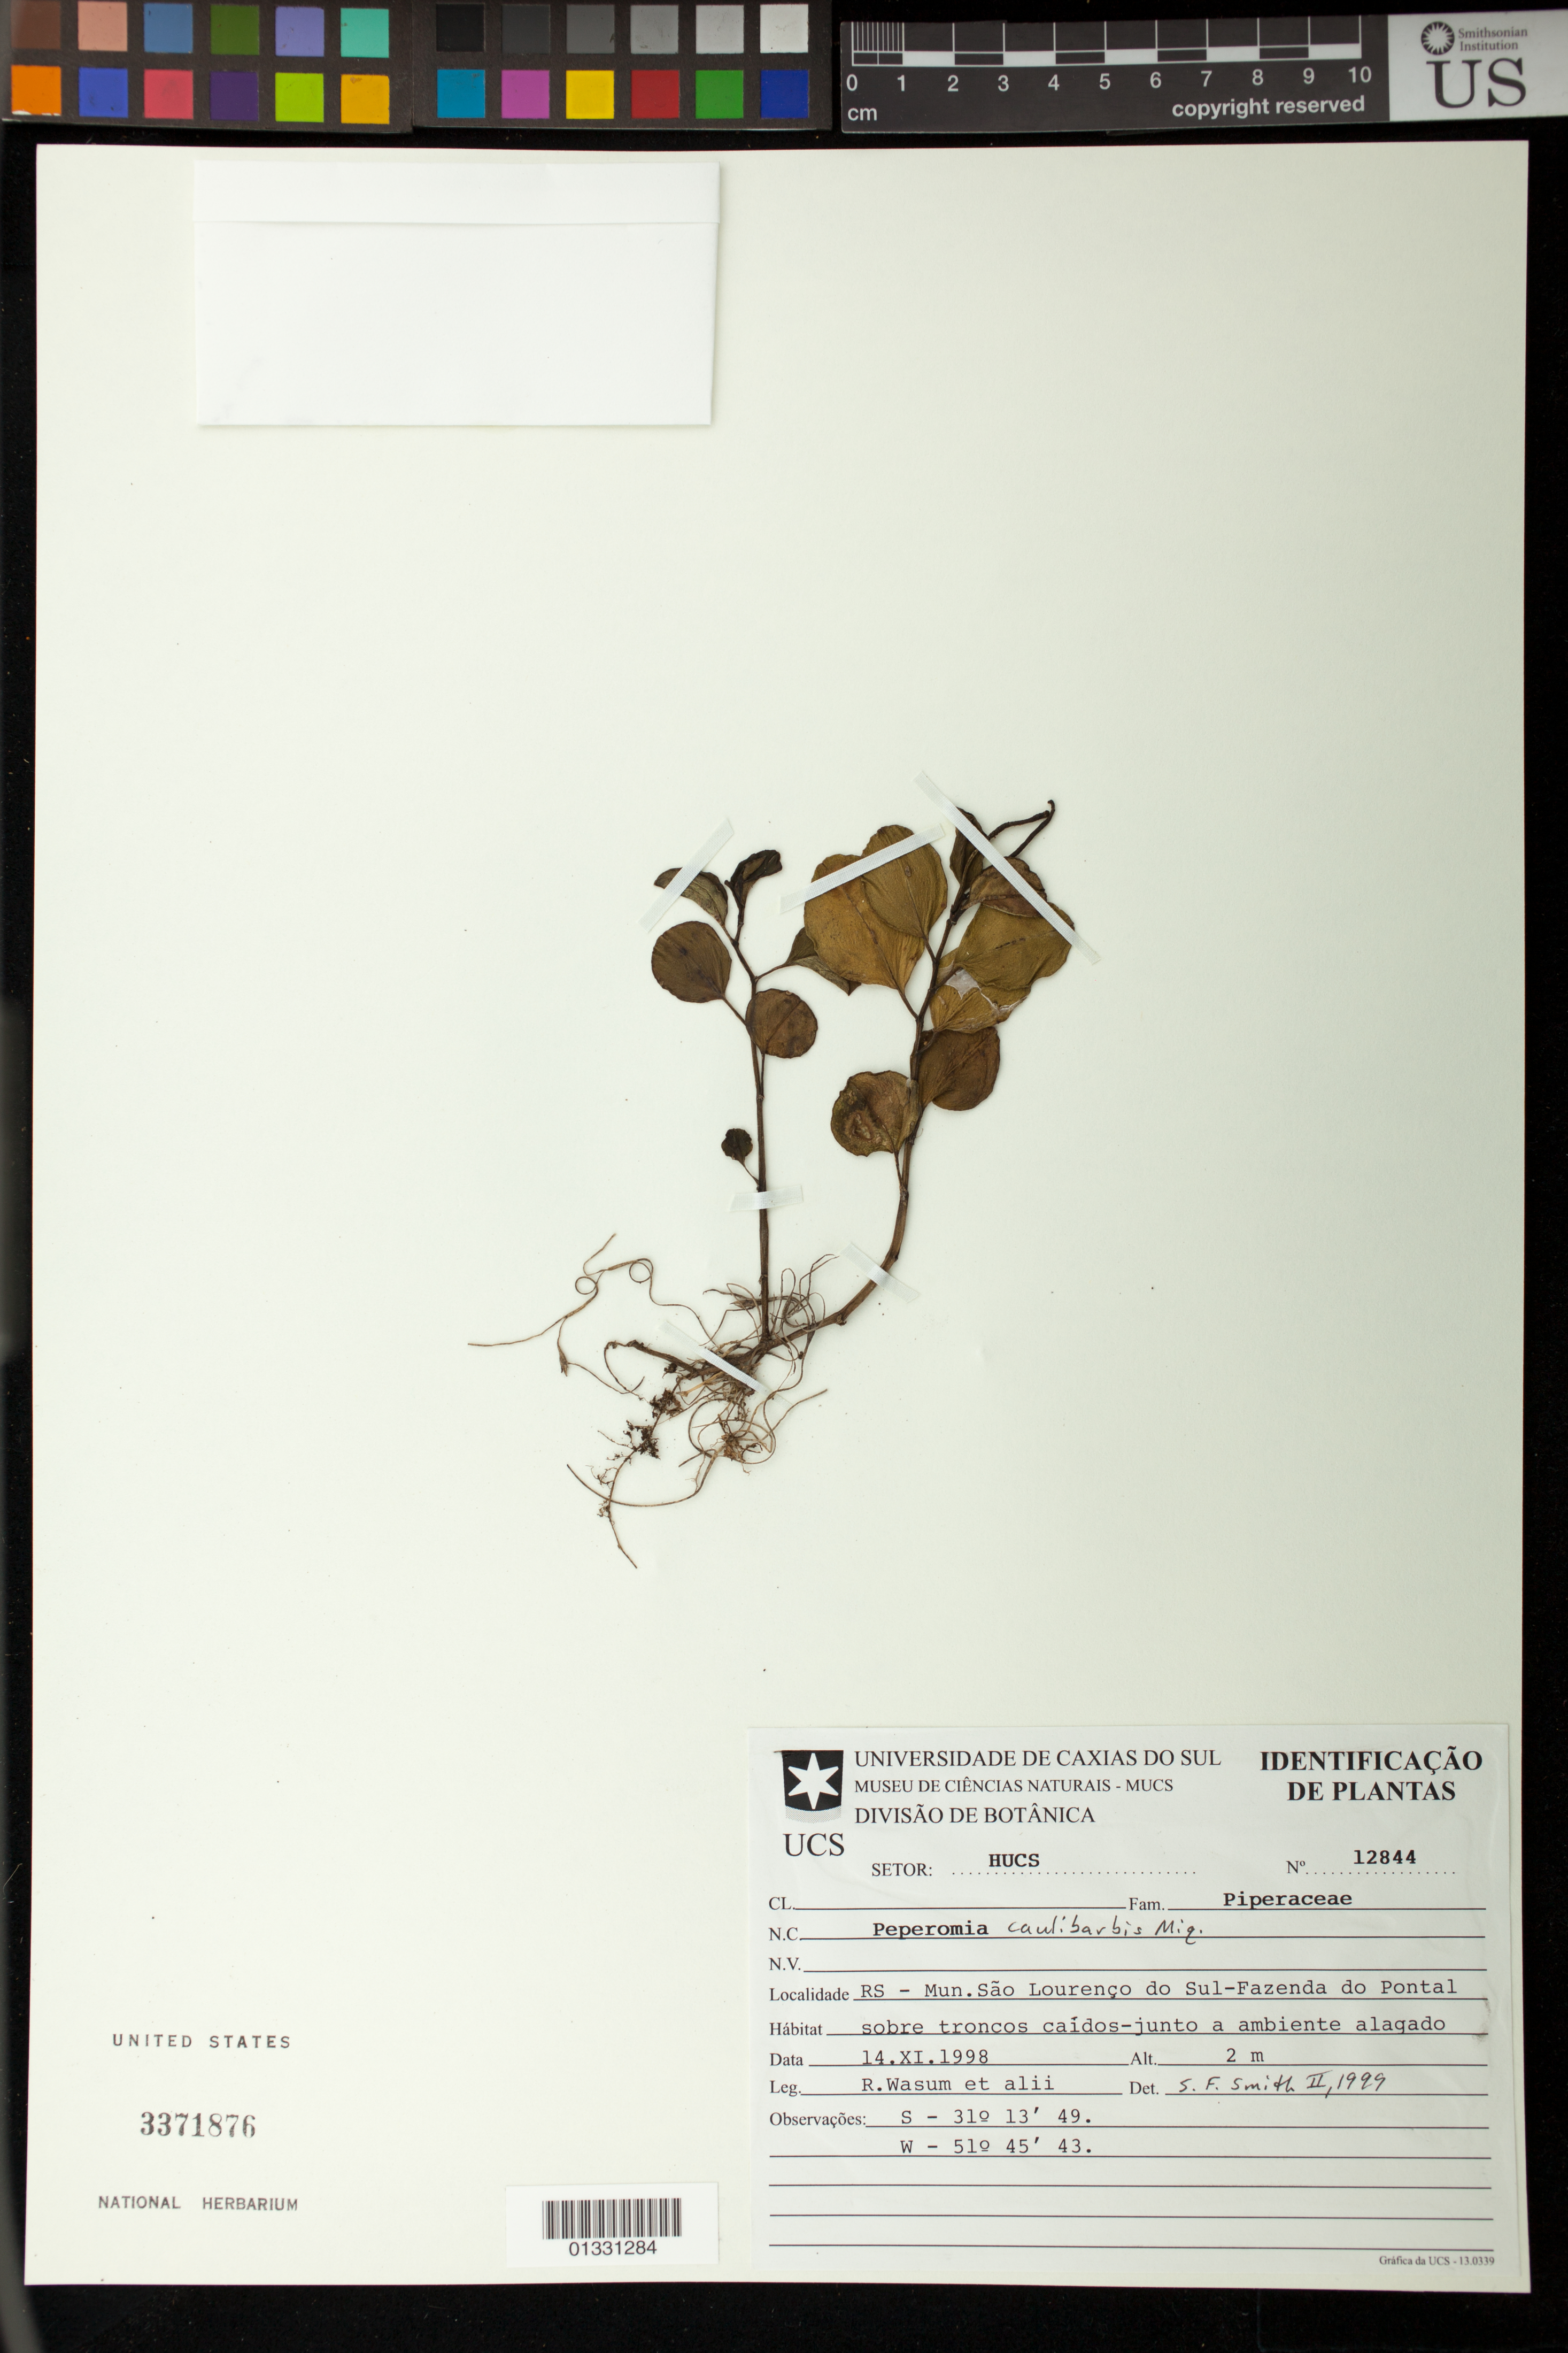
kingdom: Plantae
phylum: Tracheophyta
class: Magnoliopsida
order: Piperales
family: Piperaceae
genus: Peperomia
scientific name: Peperomia caulibarbis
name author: Miq.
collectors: R. Wasum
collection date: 1998-11-14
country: Brazil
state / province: Rio Grande do Sul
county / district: São Lourenço do Sul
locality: Fazenda do Pontal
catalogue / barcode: US 3371876